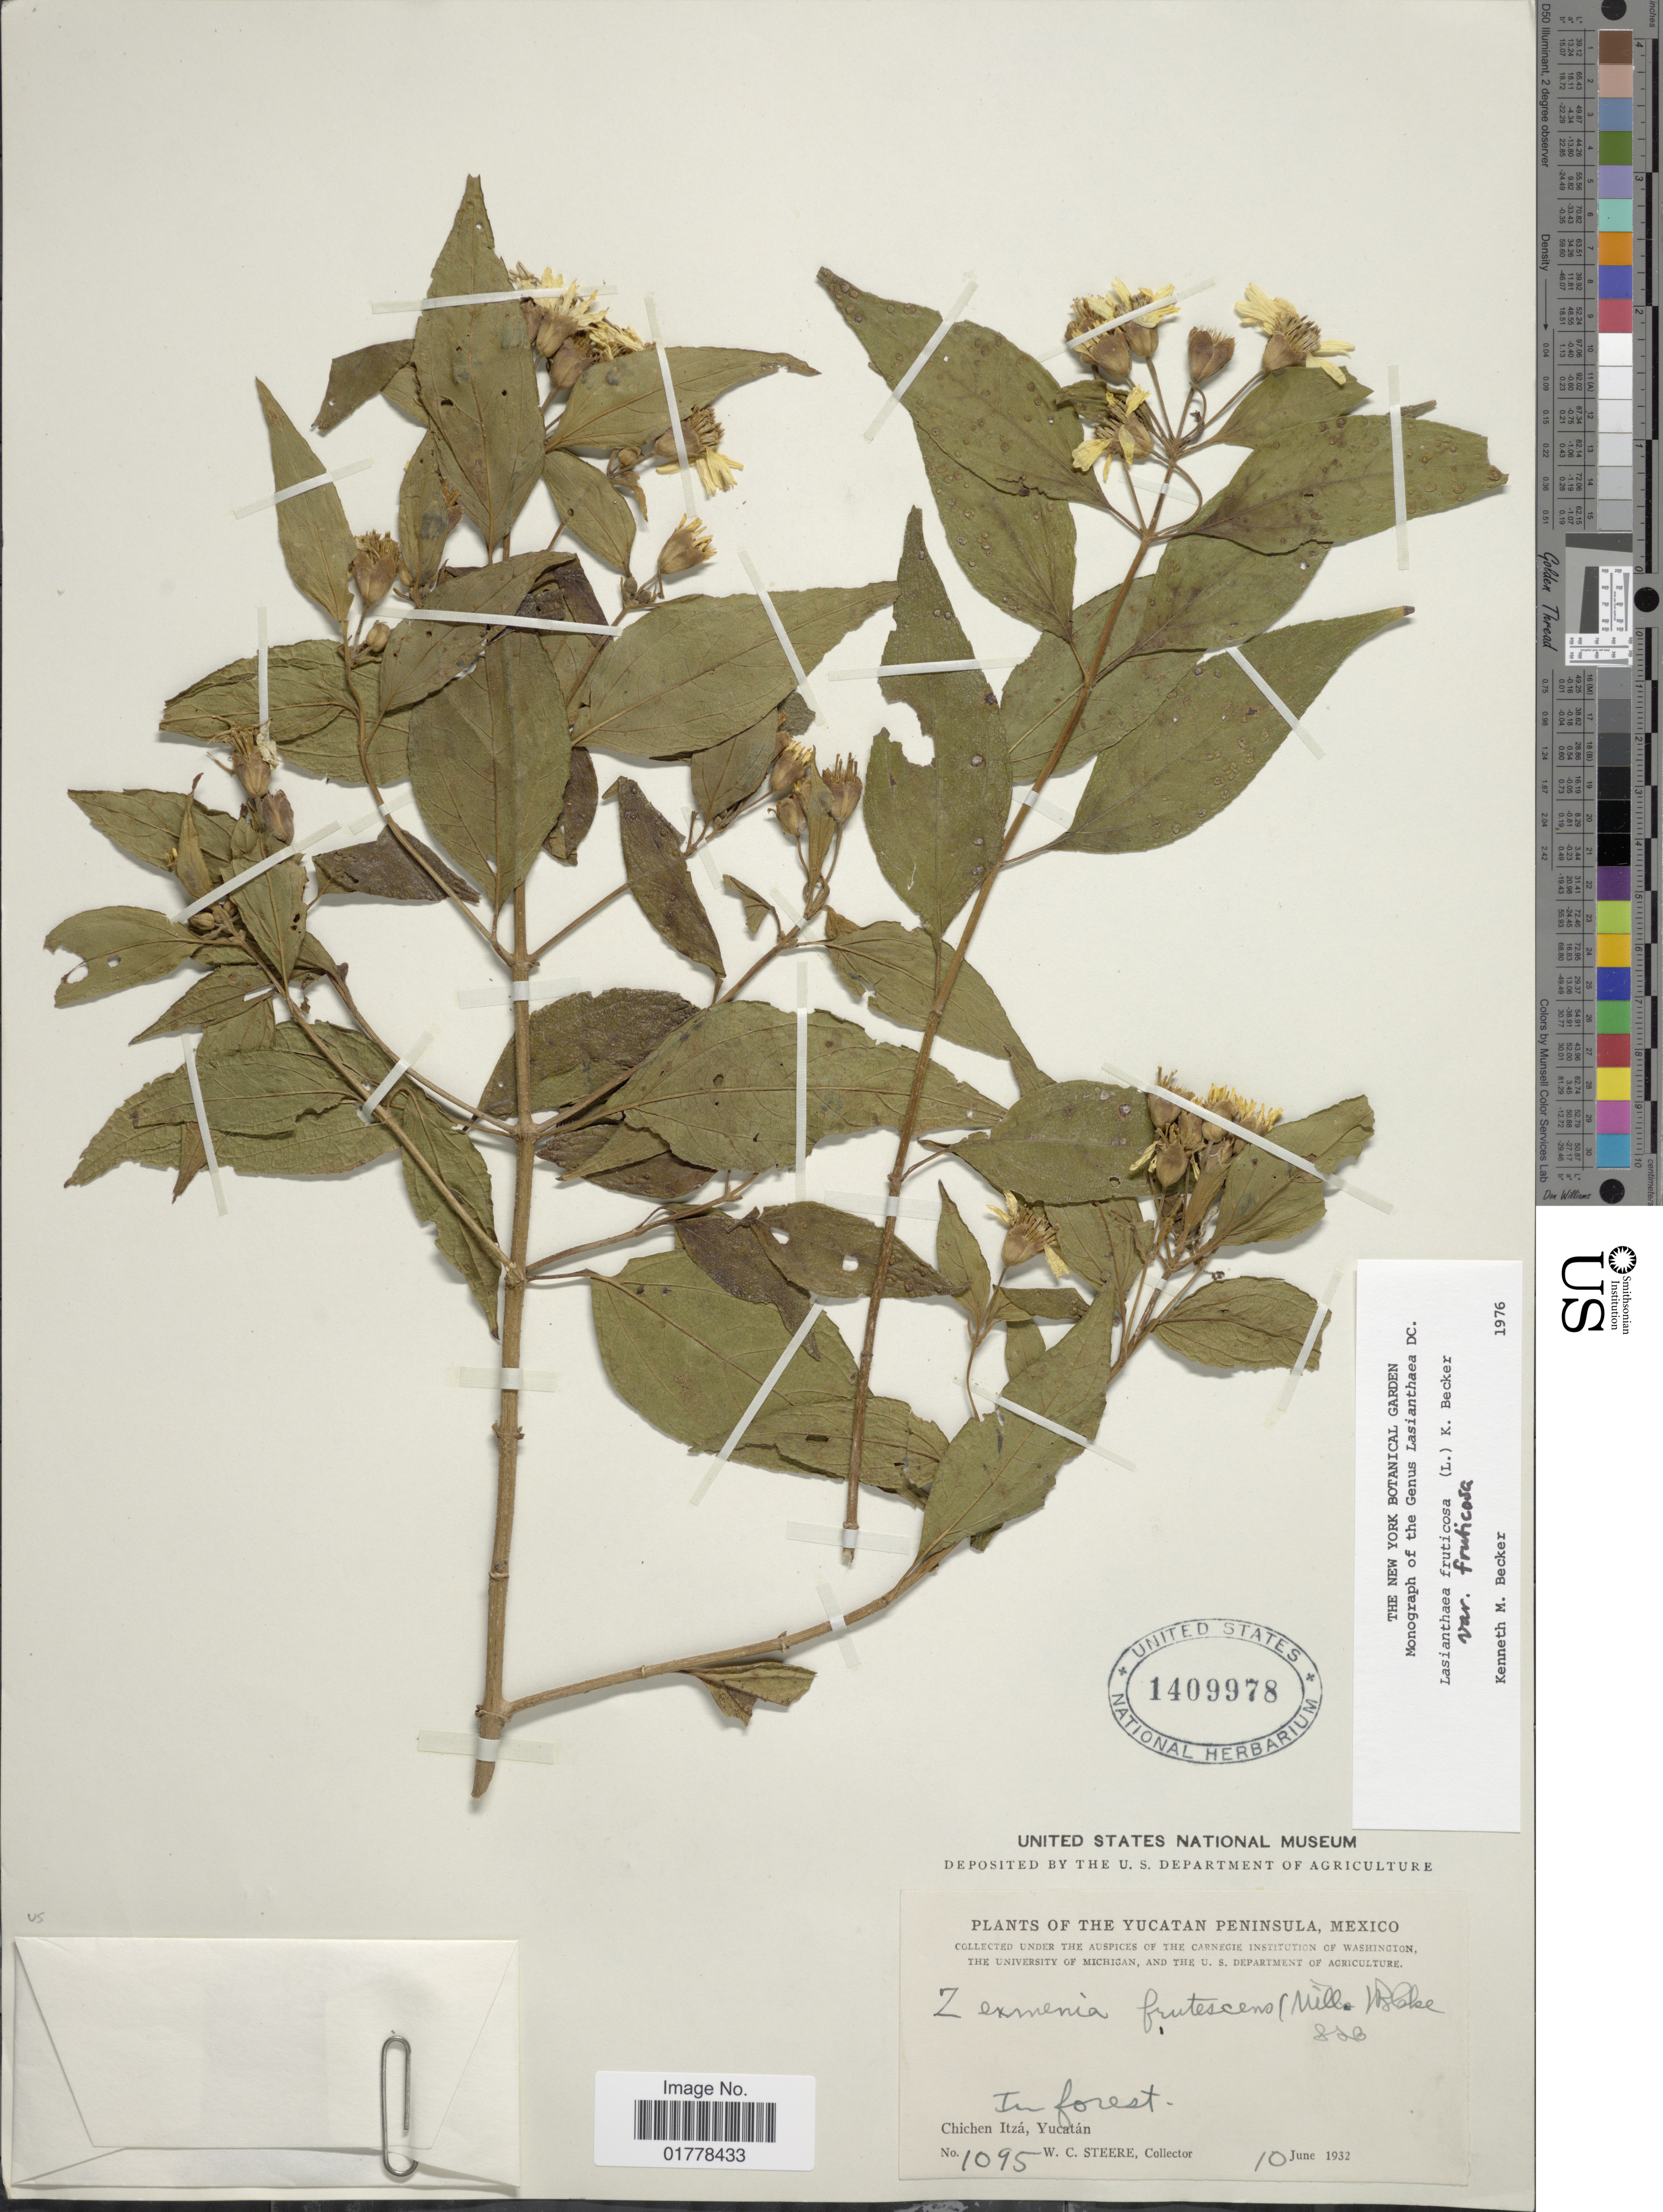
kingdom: Plantae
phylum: Tracheophyta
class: Magnoliopsida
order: Asterales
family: Asteraceae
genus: Lasianthaea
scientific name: Lasianthaea fruticosa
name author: (L.) K.M. Becker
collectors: W. C. Steere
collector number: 1095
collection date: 1932-06-10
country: Mexico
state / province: Yucatán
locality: Yucatan Peninsula, Mexico. Chichen Itzá, Yucatán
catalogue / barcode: US 1409978